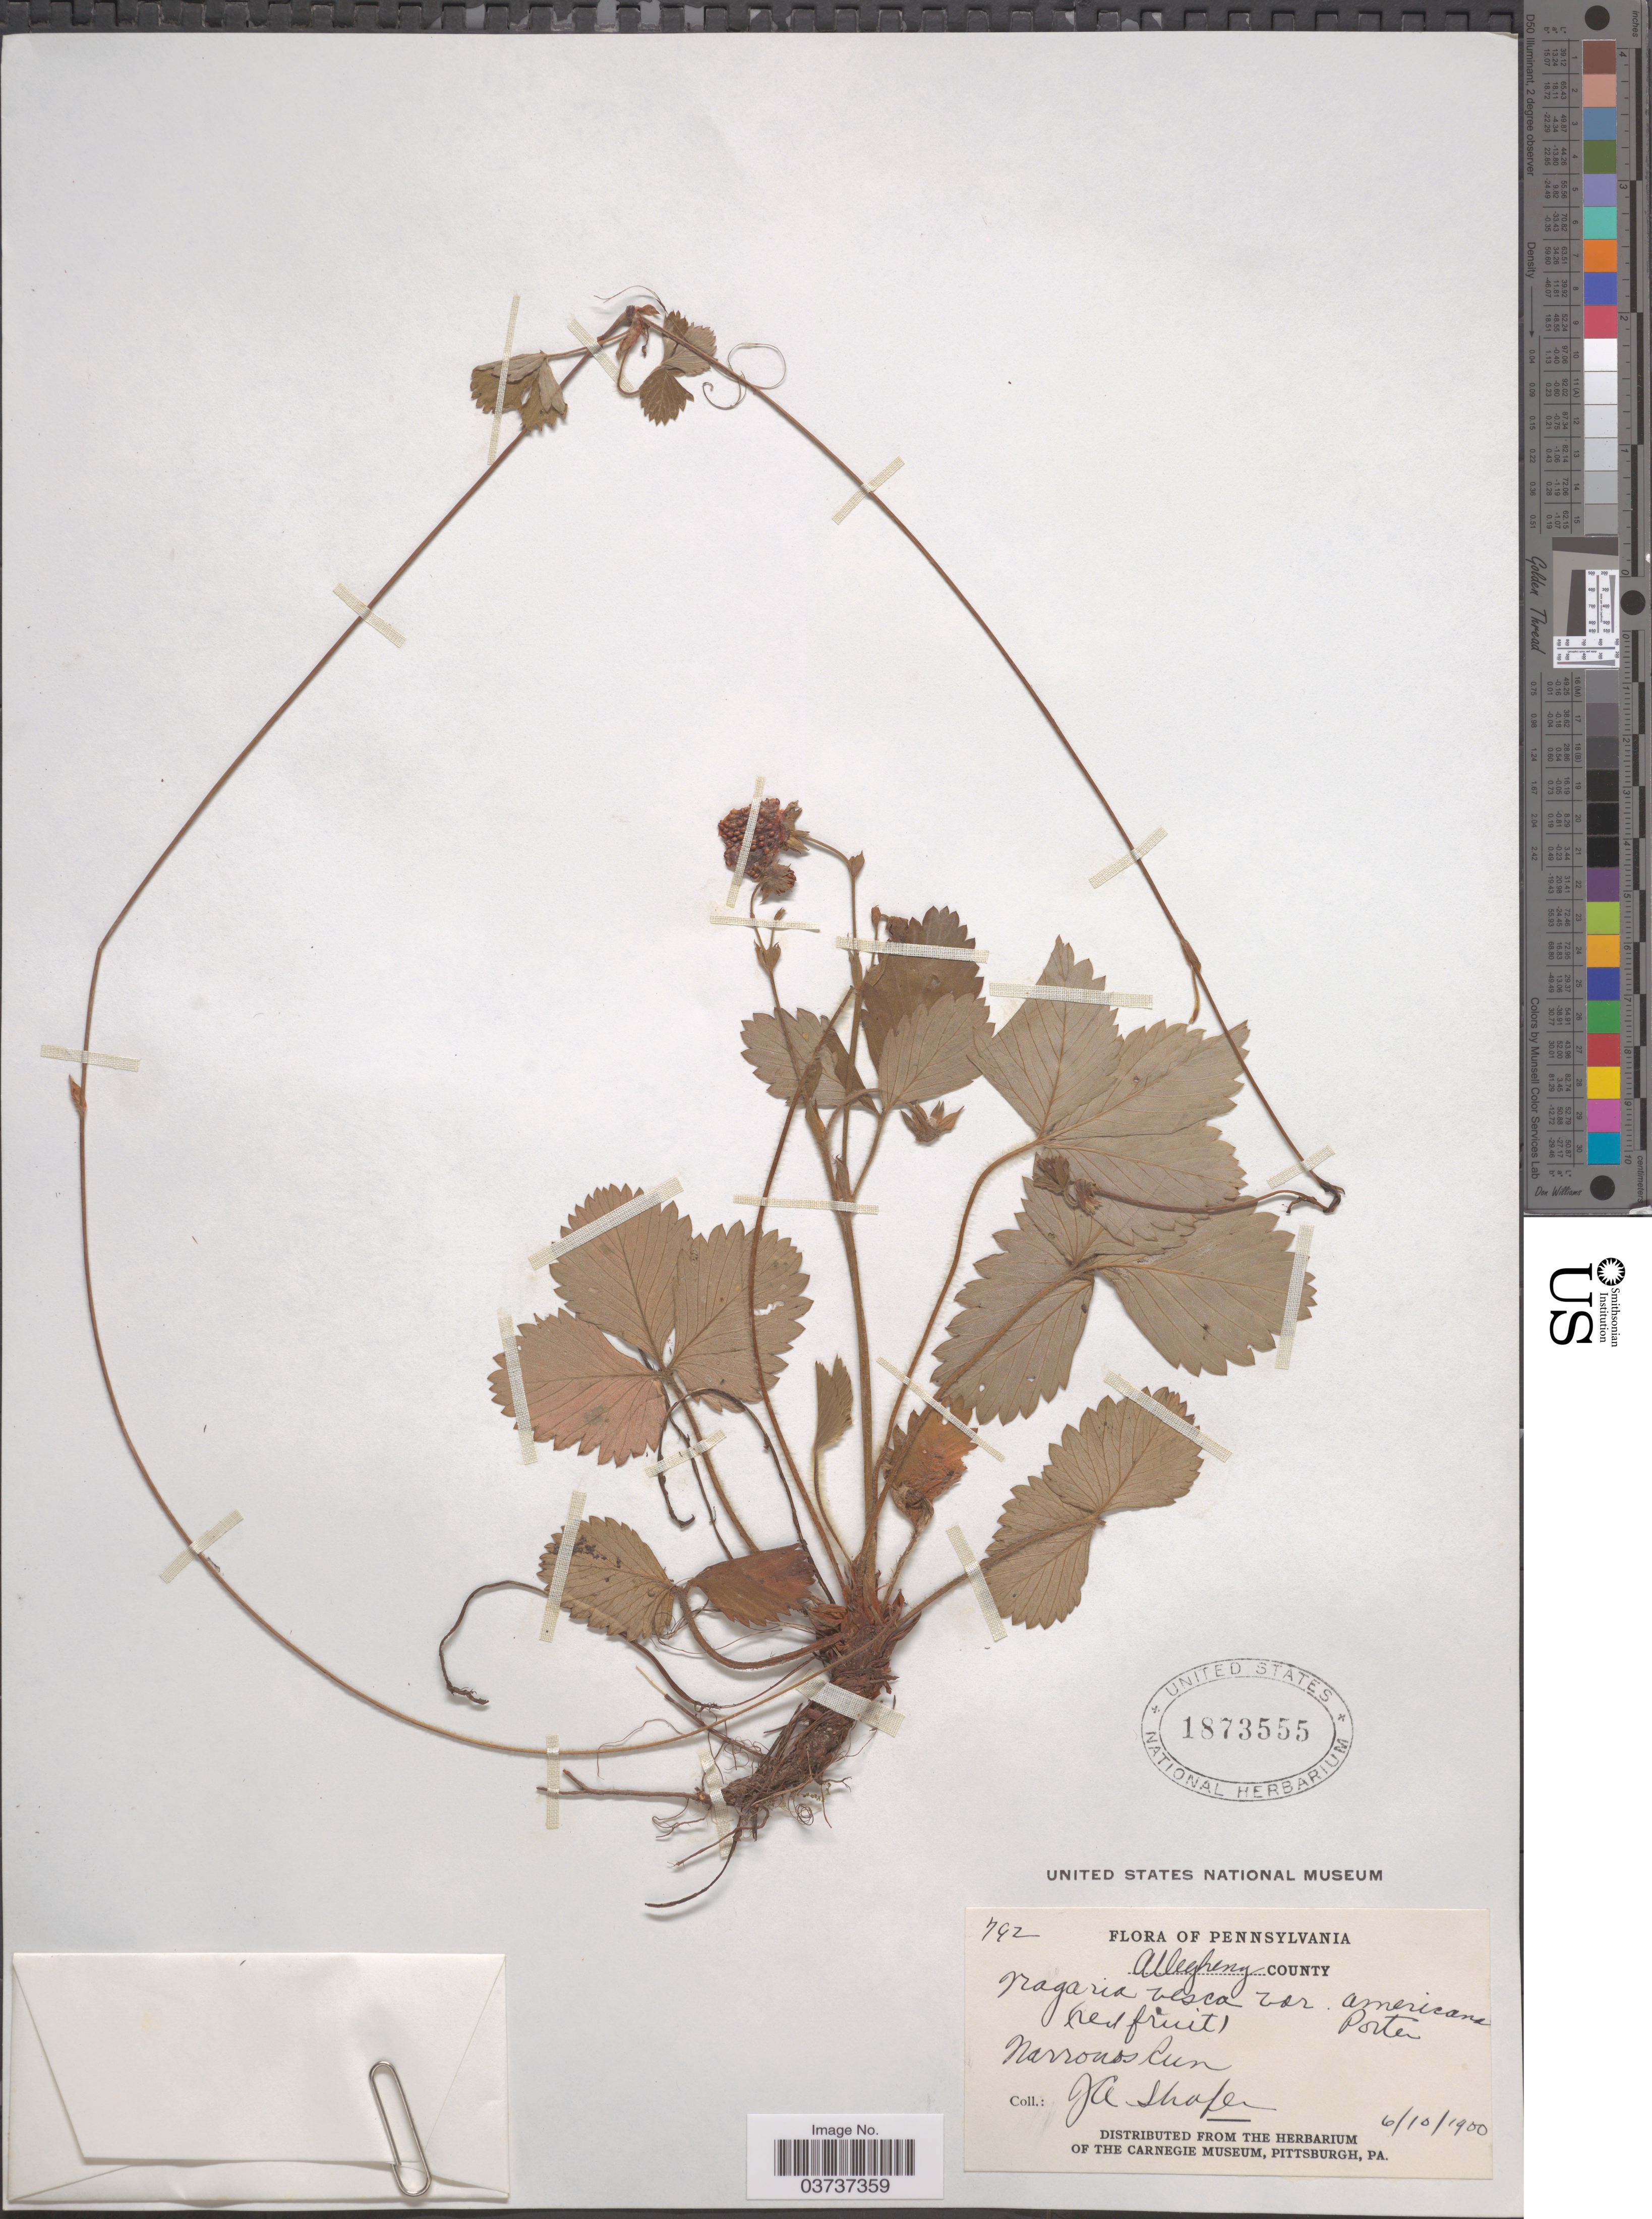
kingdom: Plantae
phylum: Tracheophyta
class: Magnoliopsida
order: Rosales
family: Rosaceae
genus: Fragaria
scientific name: Fragaria vesca subsp. americana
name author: (Porter) Staudt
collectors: J. A. Shafer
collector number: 792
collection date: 1900-06-10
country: United States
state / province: Pennsylvania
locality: Allegheny County. Narrows Run.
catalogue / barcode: US 1873555